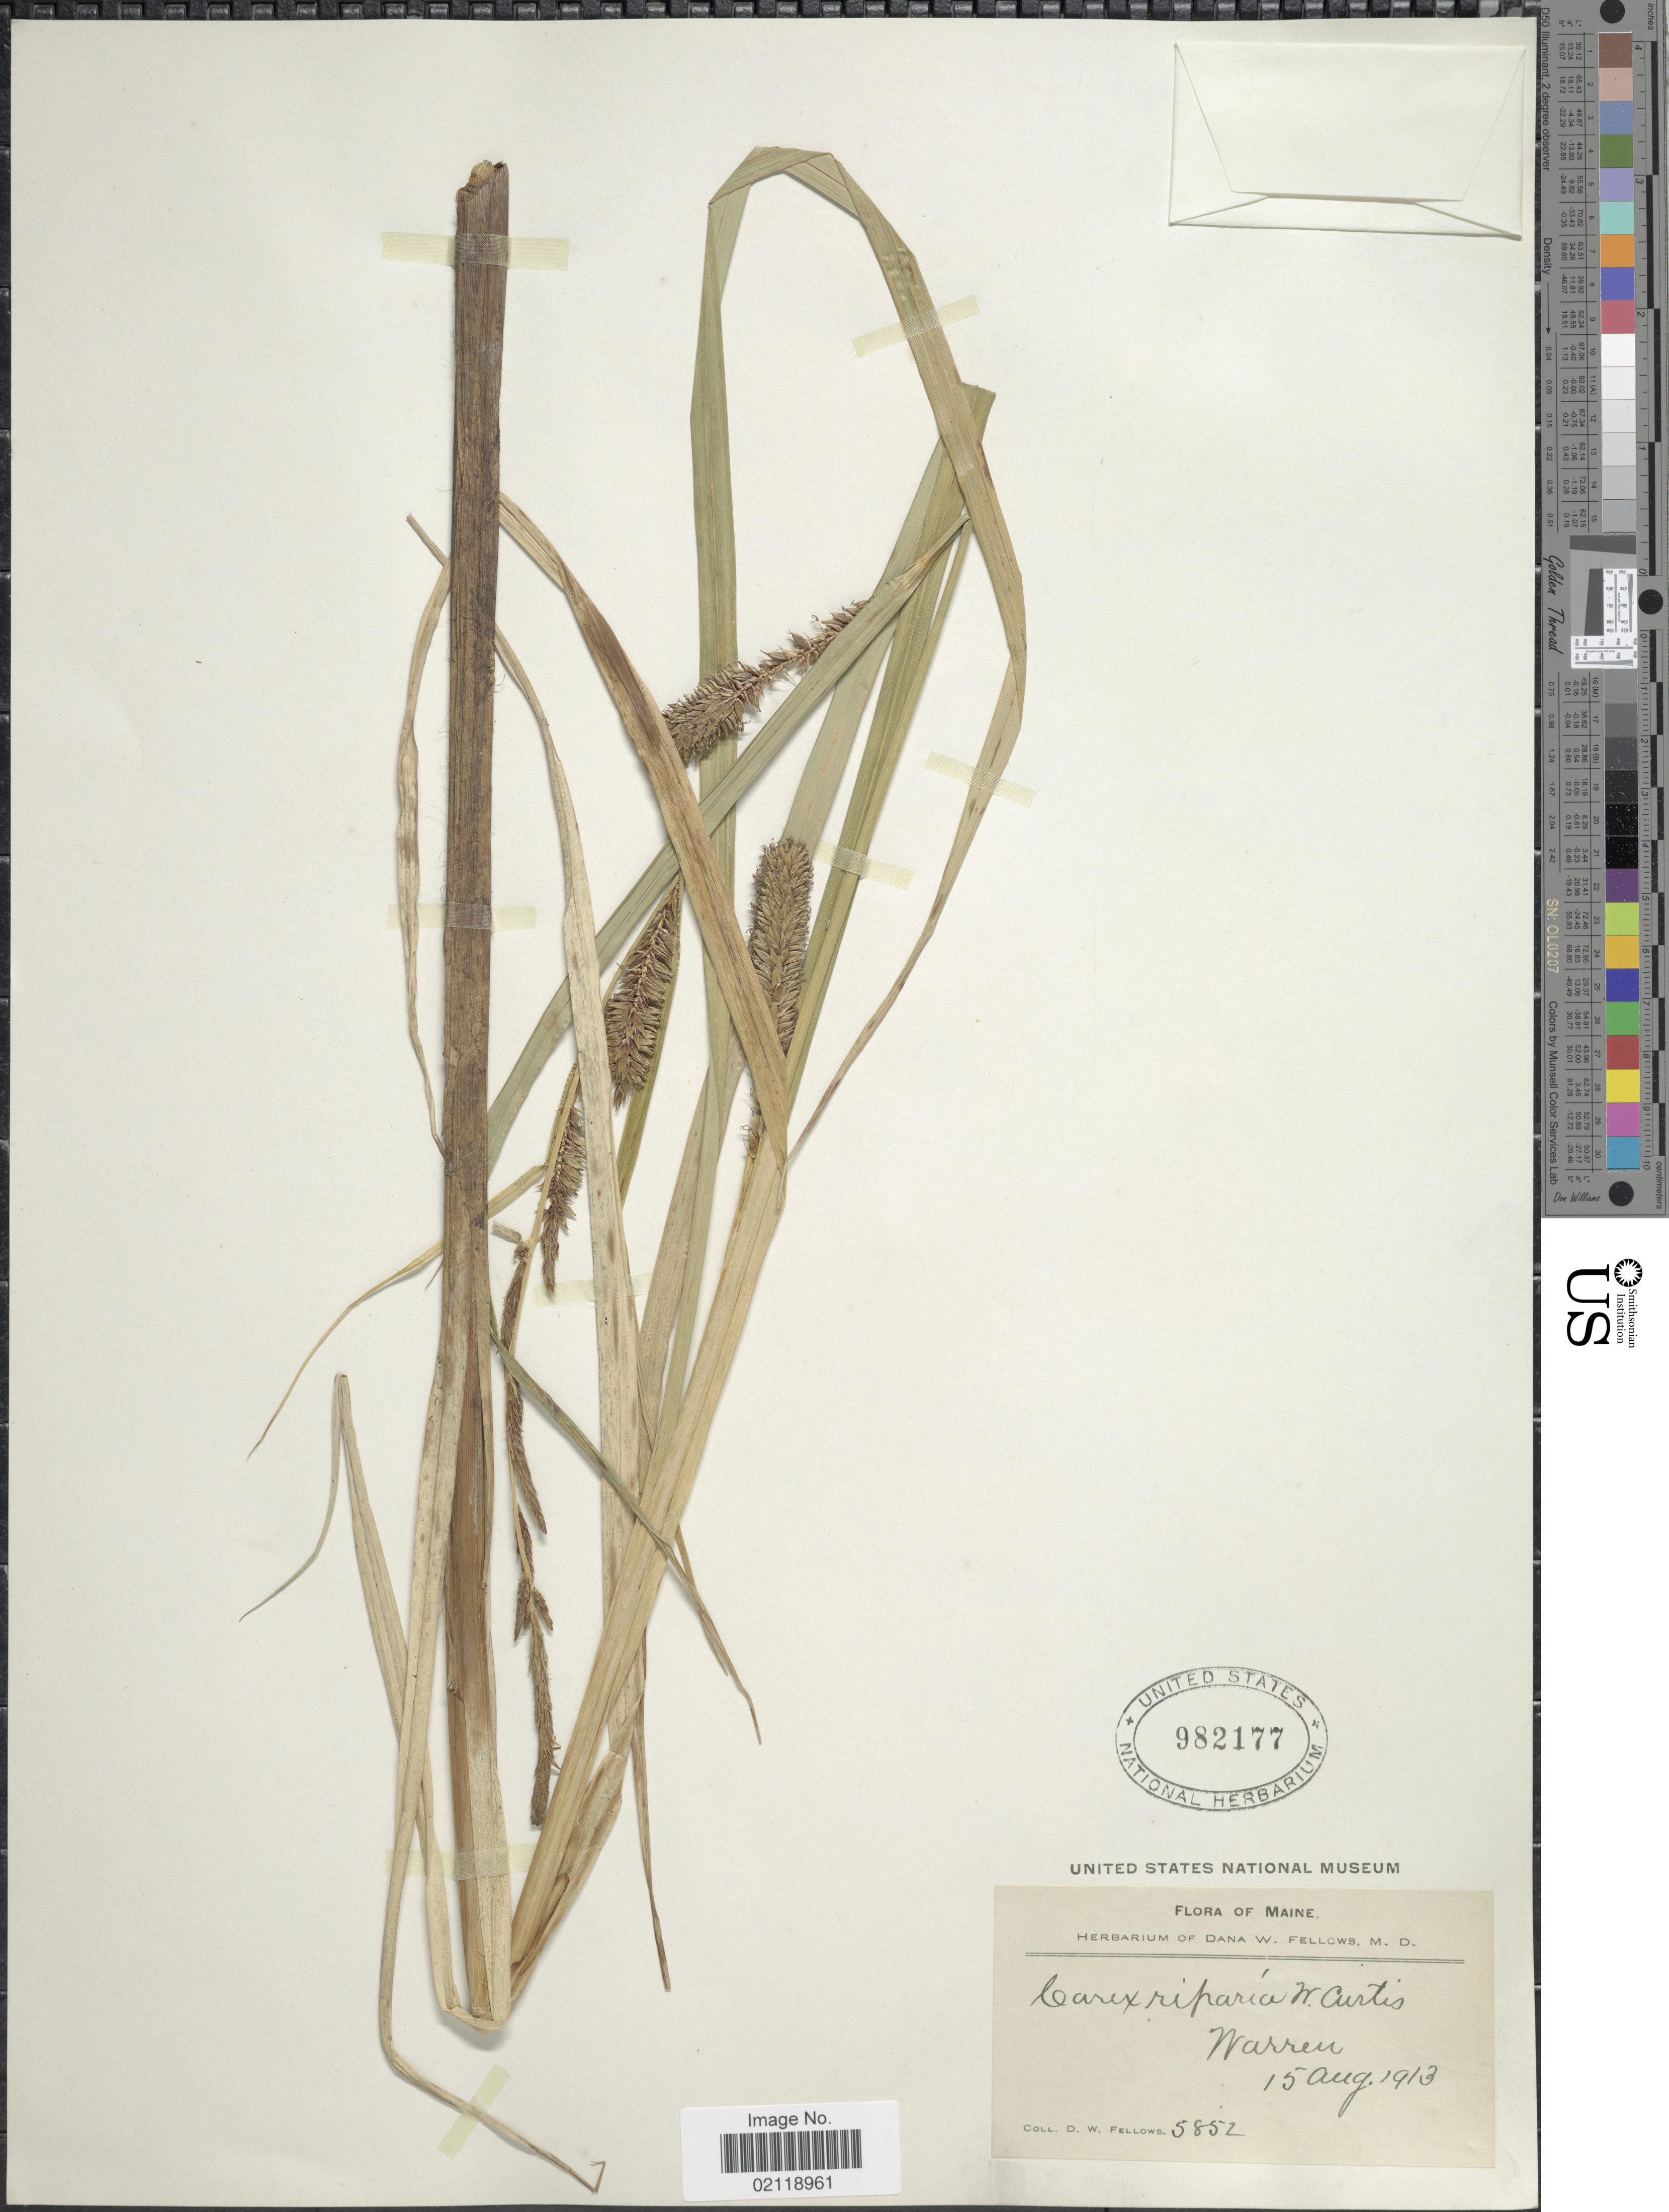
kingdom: Plantae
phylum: Tracheophyta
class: Liliopsida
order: Poales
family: Cyperaceae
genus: Carex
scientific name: Carex lacustris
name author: Willd.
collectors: D. W. Fellows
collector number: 5852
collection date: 1913-08-15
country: United States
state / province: Maine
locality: Warren.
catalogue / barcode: US 982177